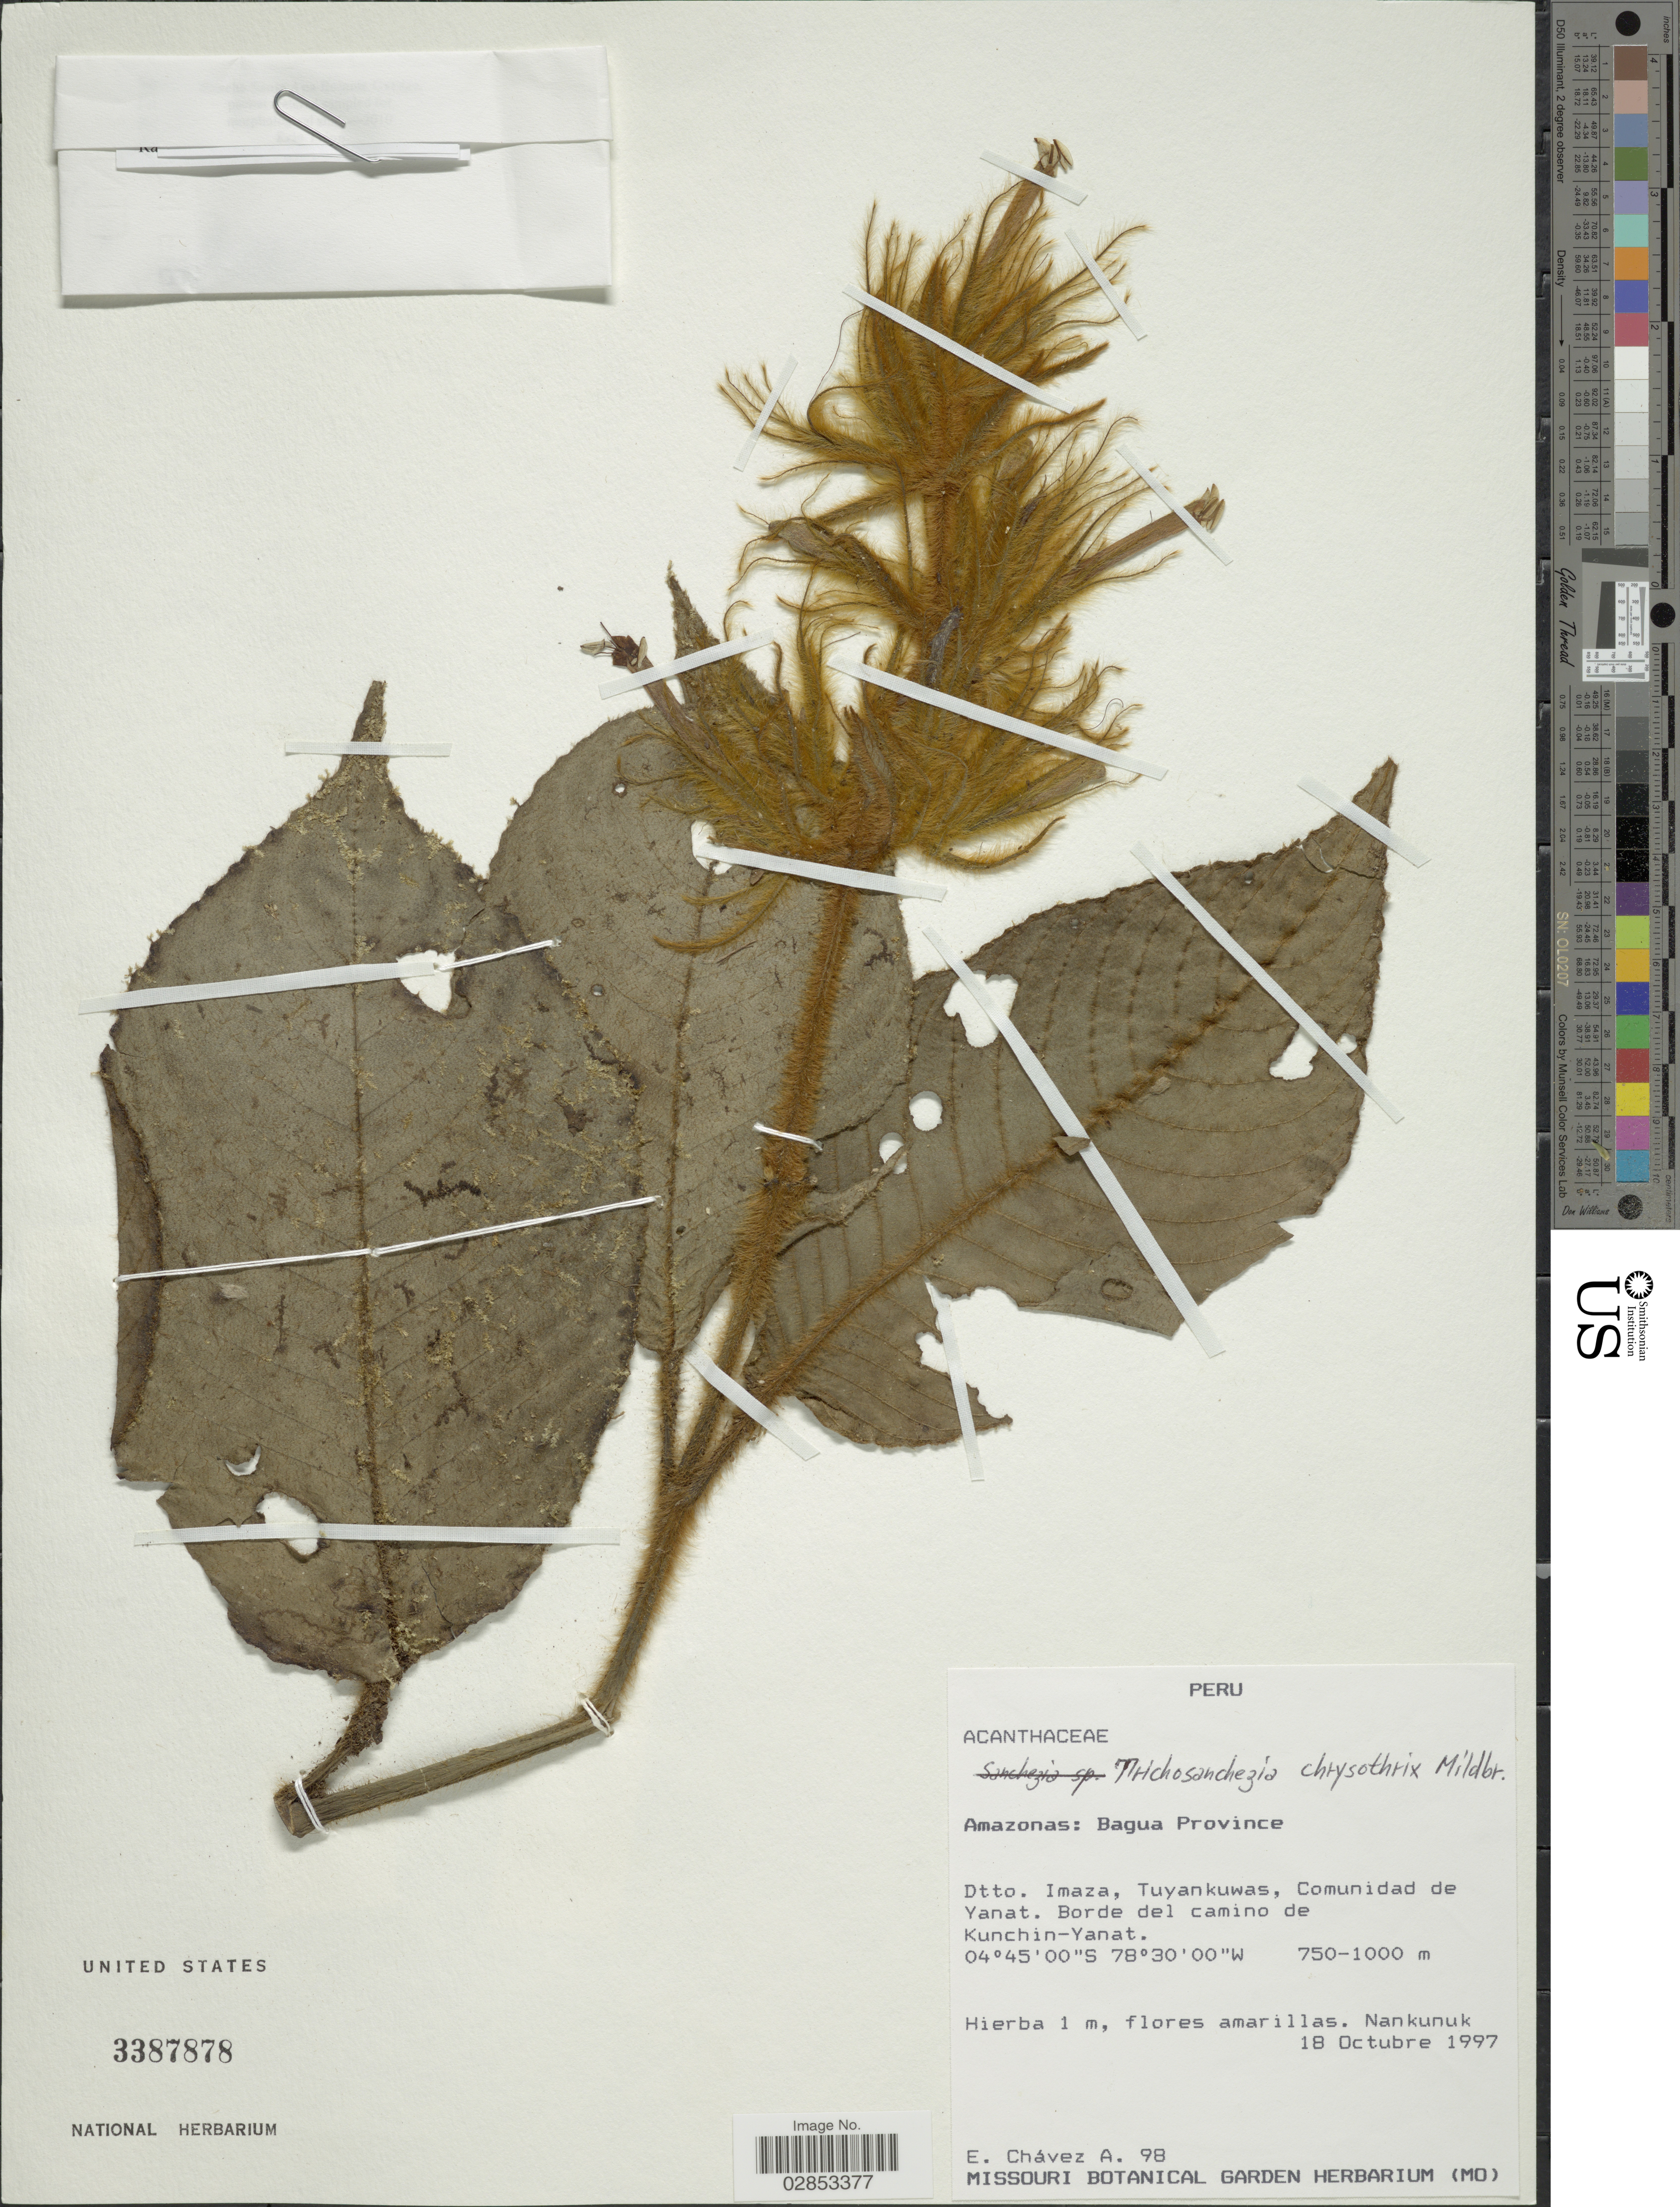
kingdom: Plantae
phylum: Tracheophyta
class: Magnoliopsida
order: Lamiales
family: Acanthaceae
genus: Trichosanchezia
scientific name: Trichosanchezia chrysothrix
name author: Mildbr.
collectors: E. Chávez A.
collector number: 98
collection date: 1997-10-18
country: Peru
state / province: Amazonas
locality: Bagua Province. Dtto. Imaza, Tuyankuwas, Comunidad de Yanat. Borde del camino de Kunchin-Yanat.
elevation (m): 750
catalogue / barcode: US 3387878